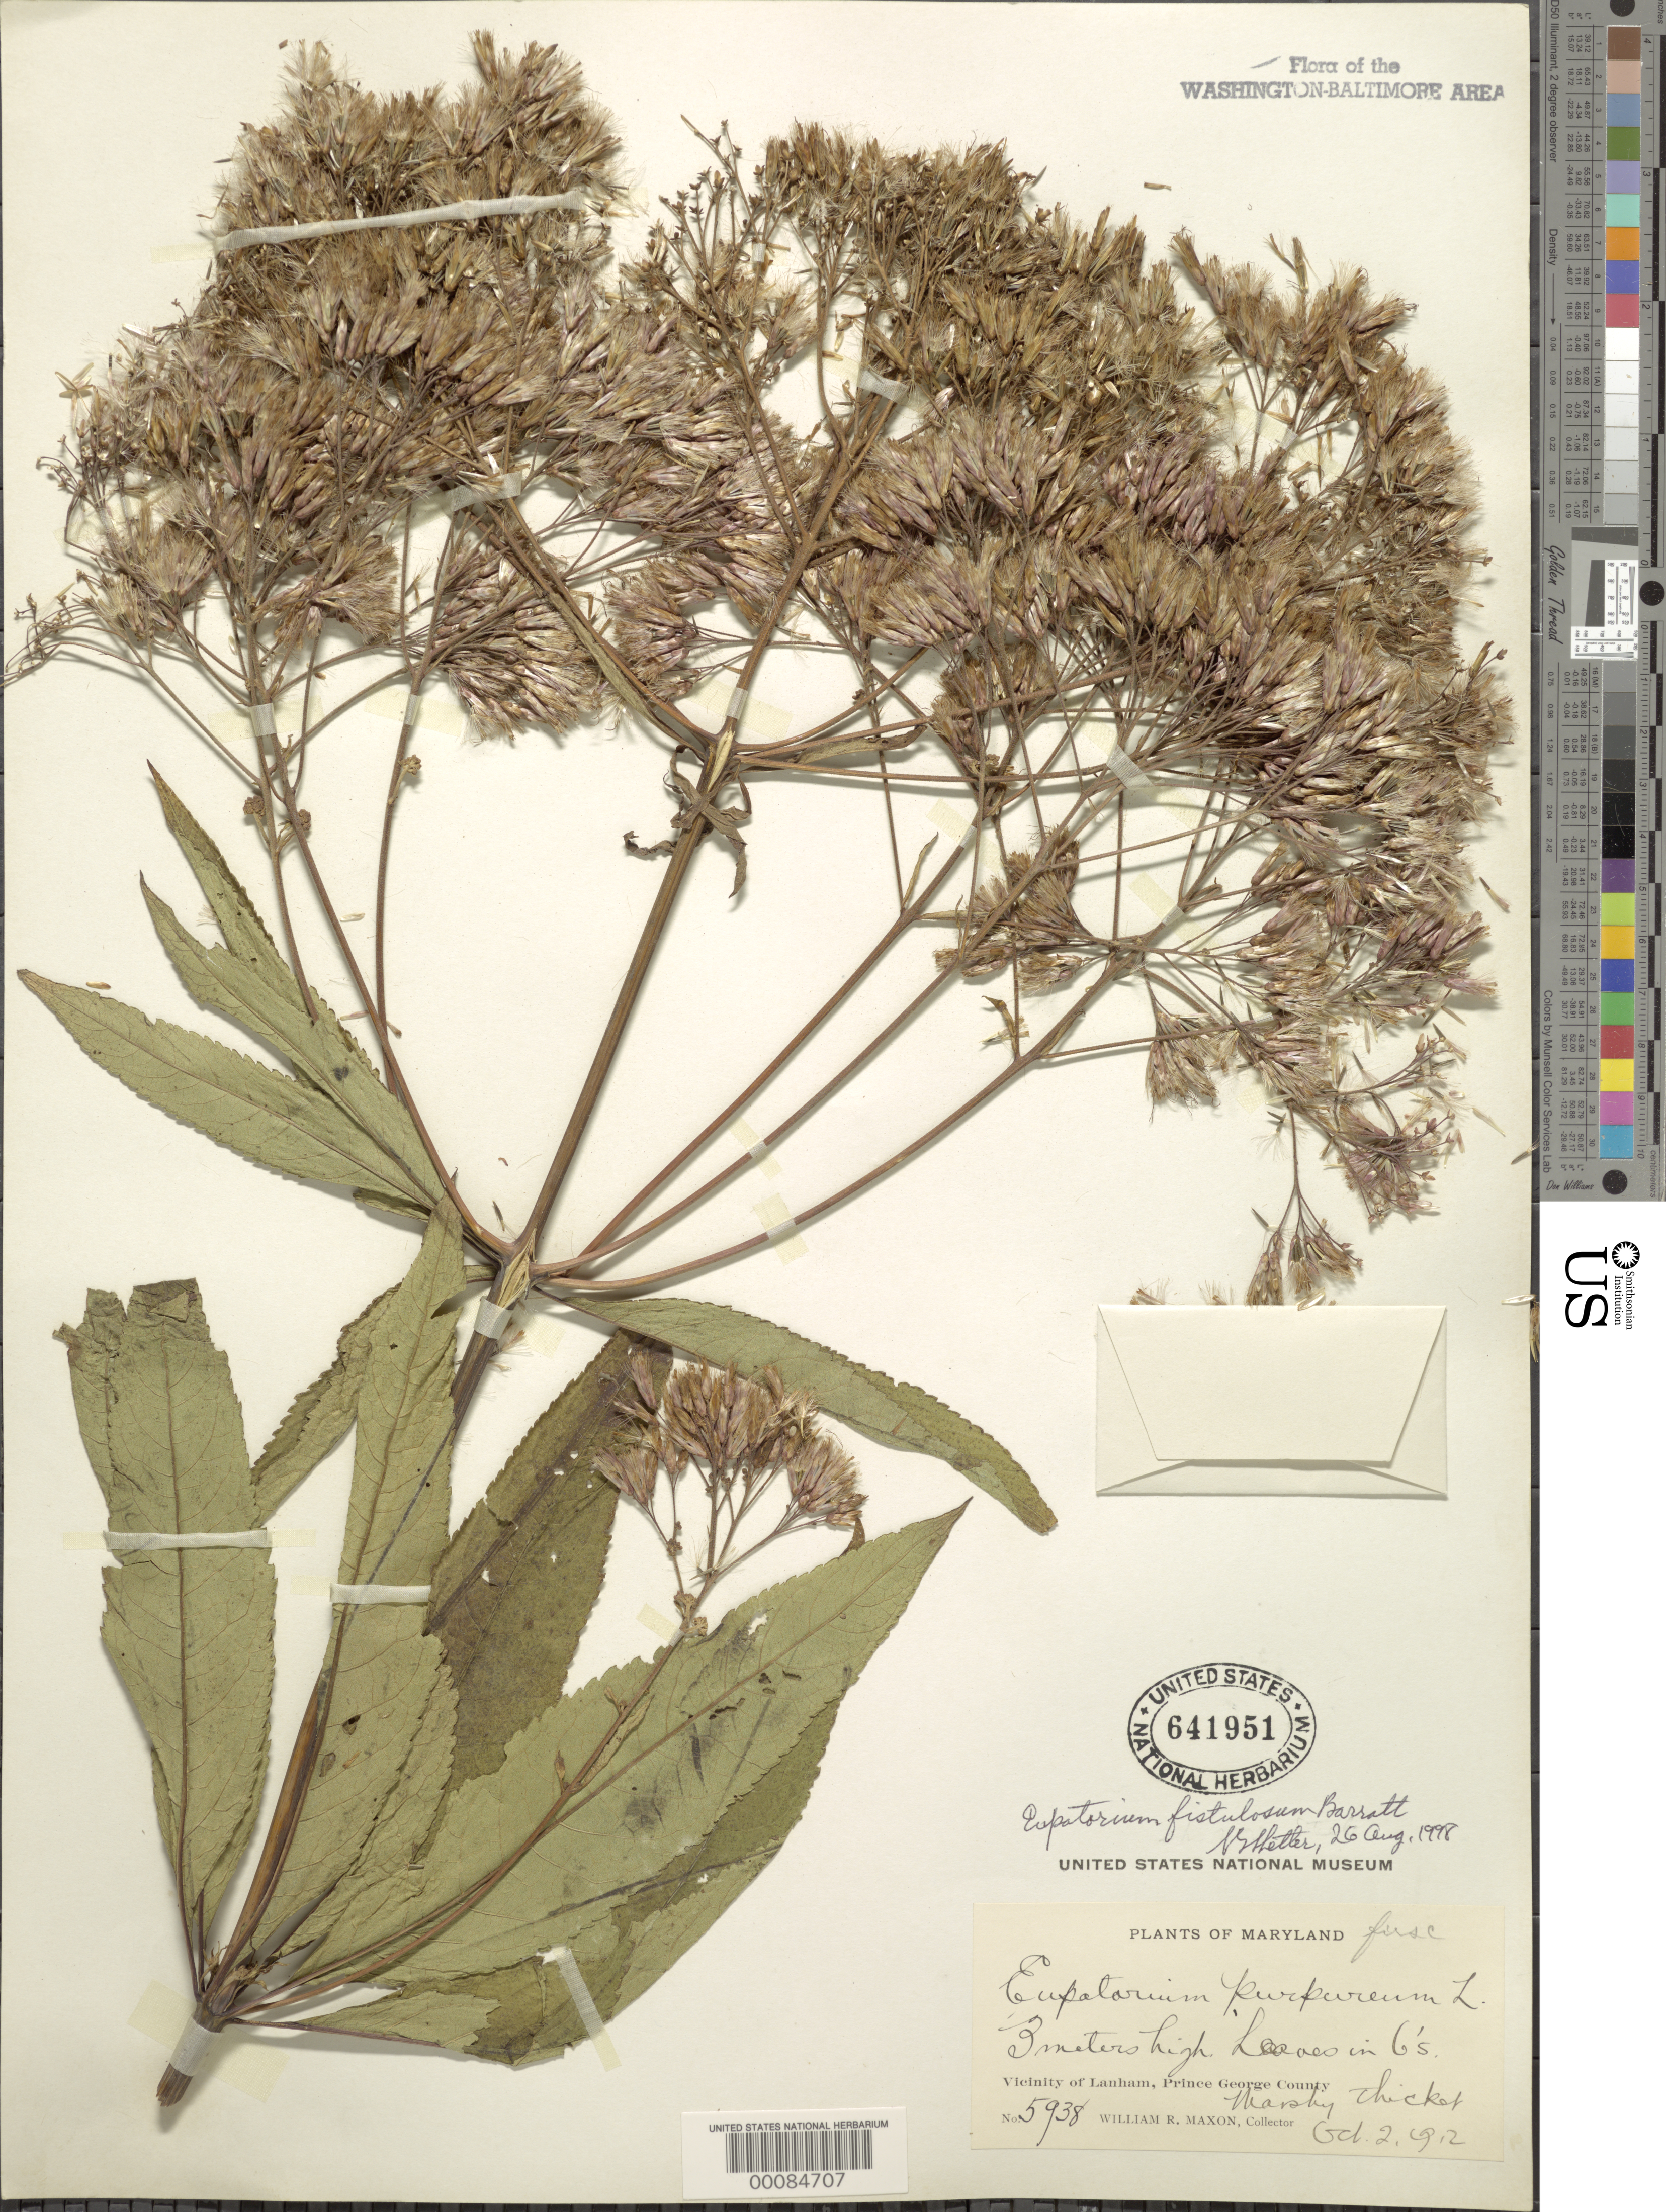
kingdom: Plantae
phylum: Tracheophyta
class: Magnoliopsida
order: Asterales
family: Asteraceae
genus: Eupatorium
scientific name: Eupatorium fistulosum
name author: Barratt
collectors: W. R. Maxon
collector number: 5938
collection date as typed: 02 Oct 1912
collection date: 1912-10-02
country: United States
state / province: Maryland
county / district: Prince George's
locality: Lanham vicinity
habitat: Marshy thicket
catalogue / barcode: US 641951